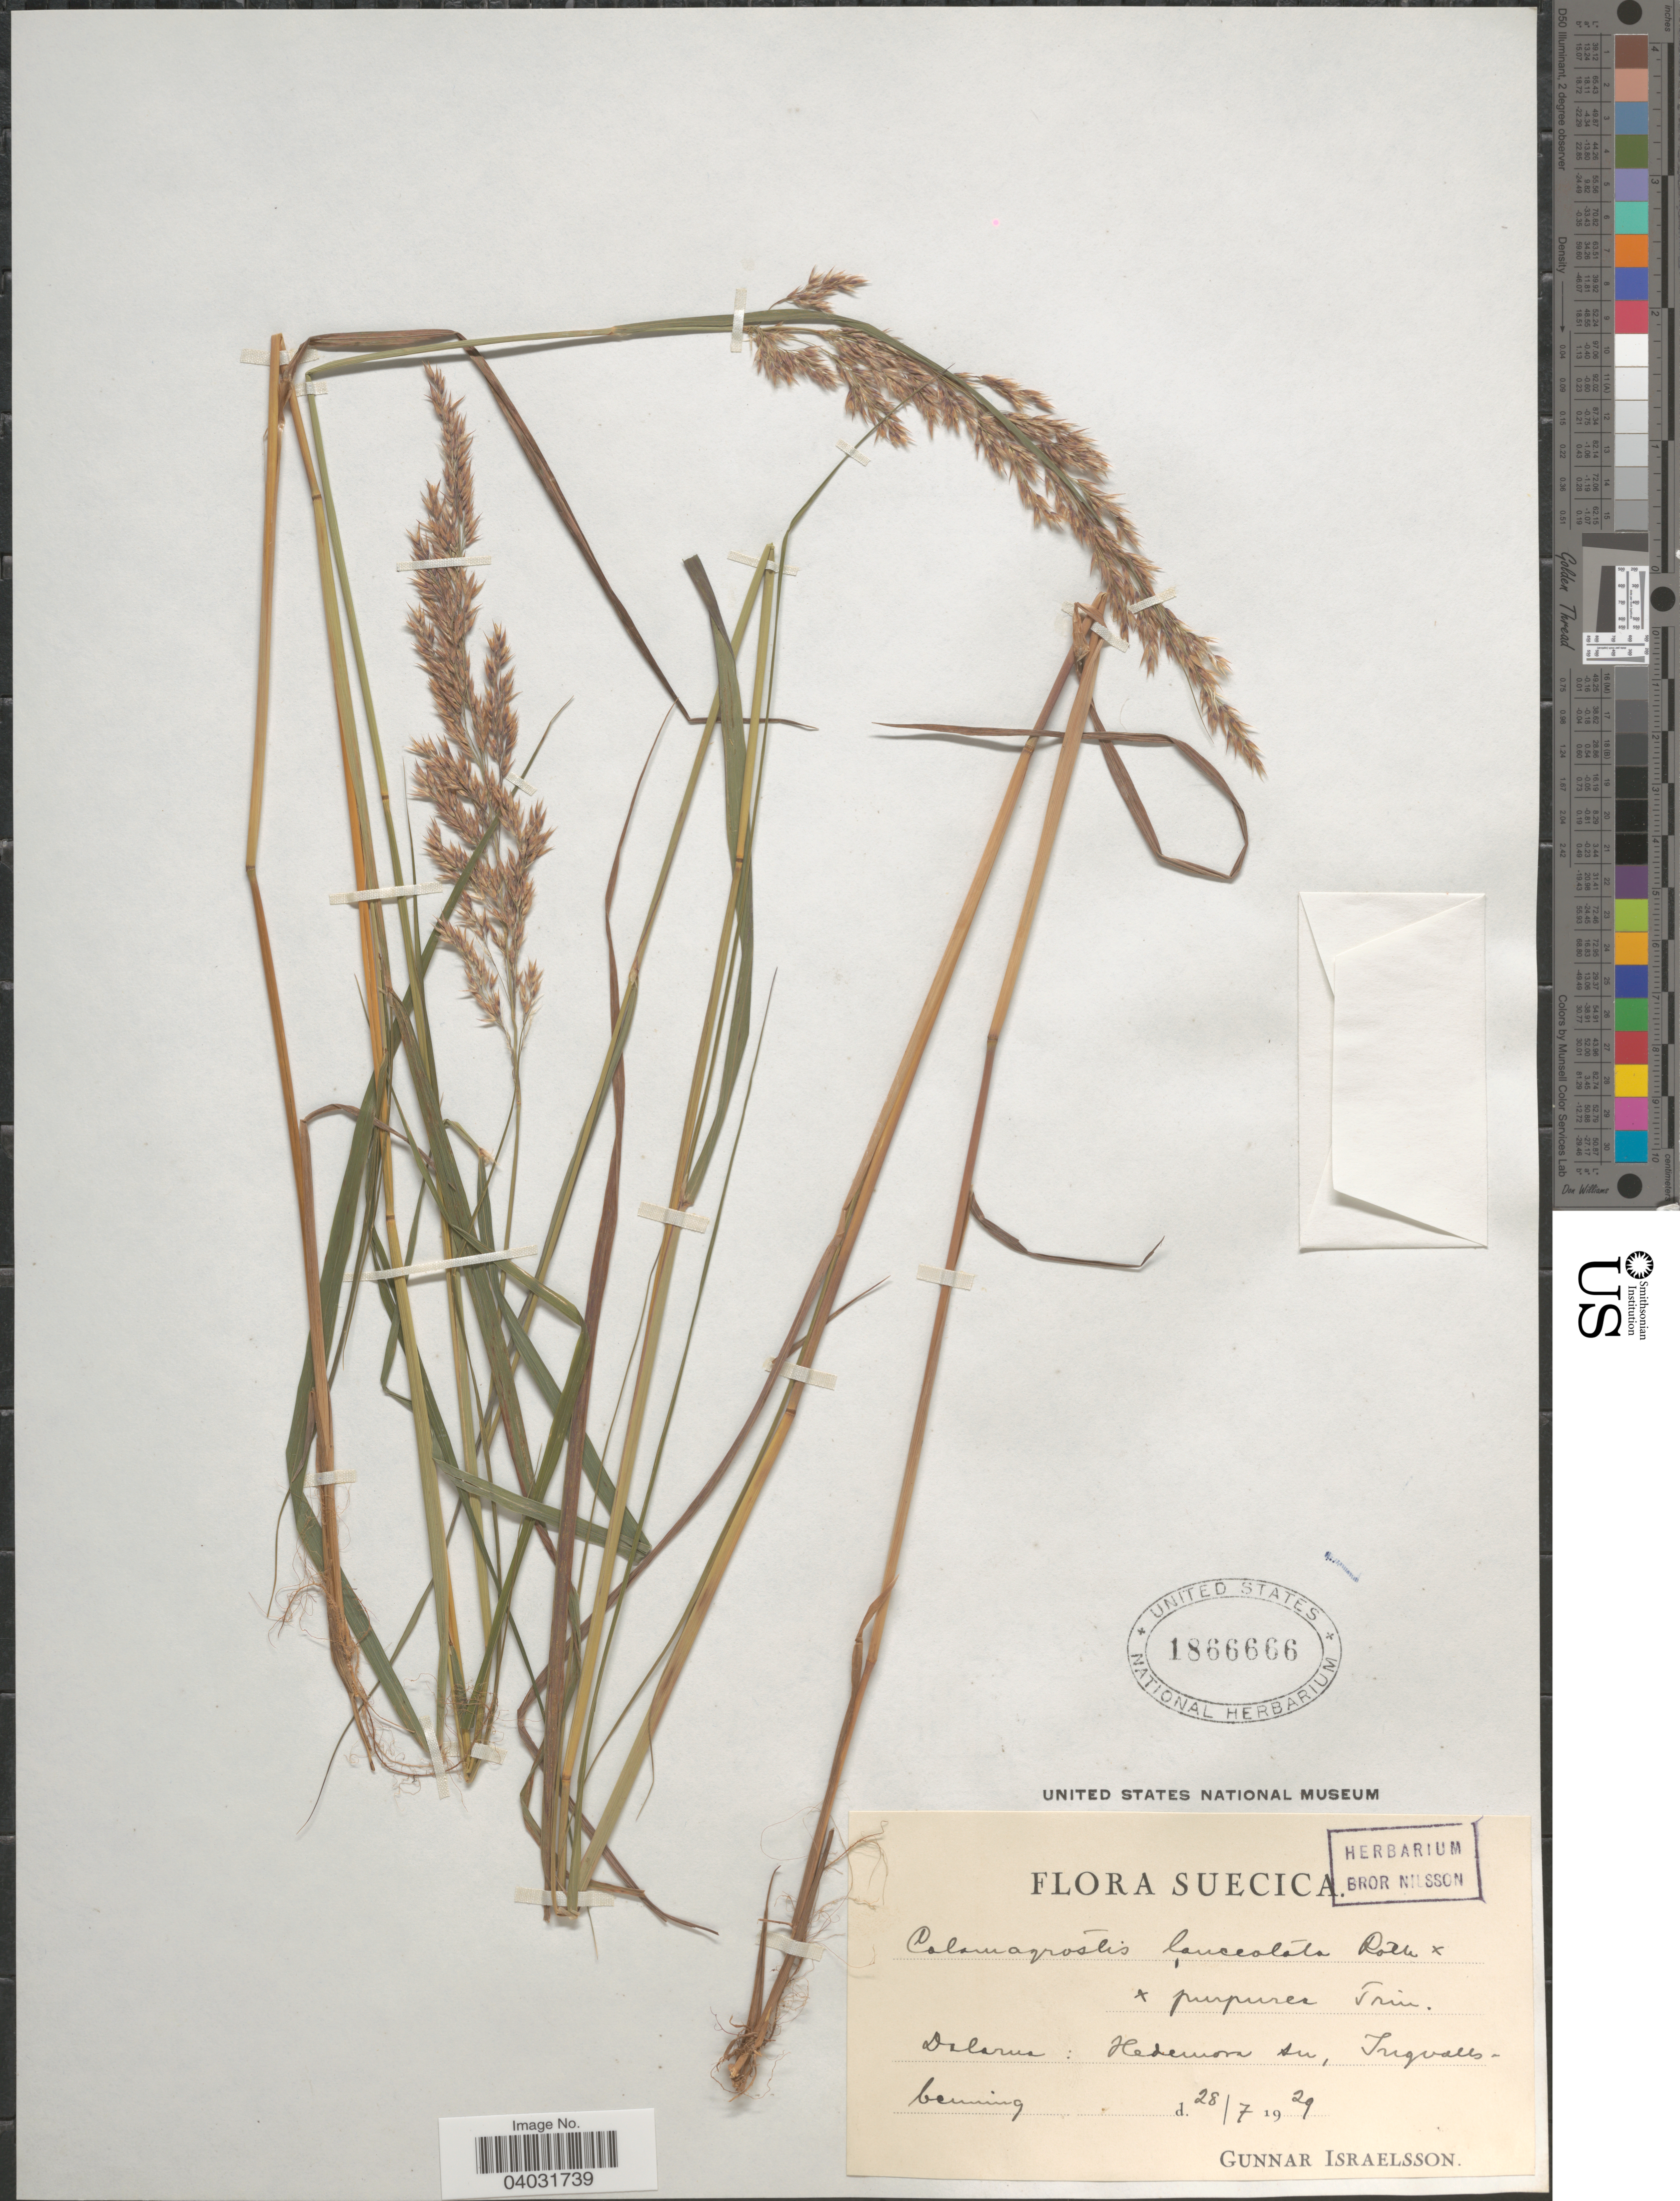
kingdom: Plantae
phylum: Tracheophyta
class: Liliopsida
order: Poales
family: Poaceae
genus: Calamagrostis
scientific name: Calamagrostis sp.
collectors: G. Israelsson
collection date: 1929-07-28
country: Sweden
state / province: Dalarna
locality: Suecica. Hedemora sn, Ingvallsbenning.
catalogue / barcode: US 1866666